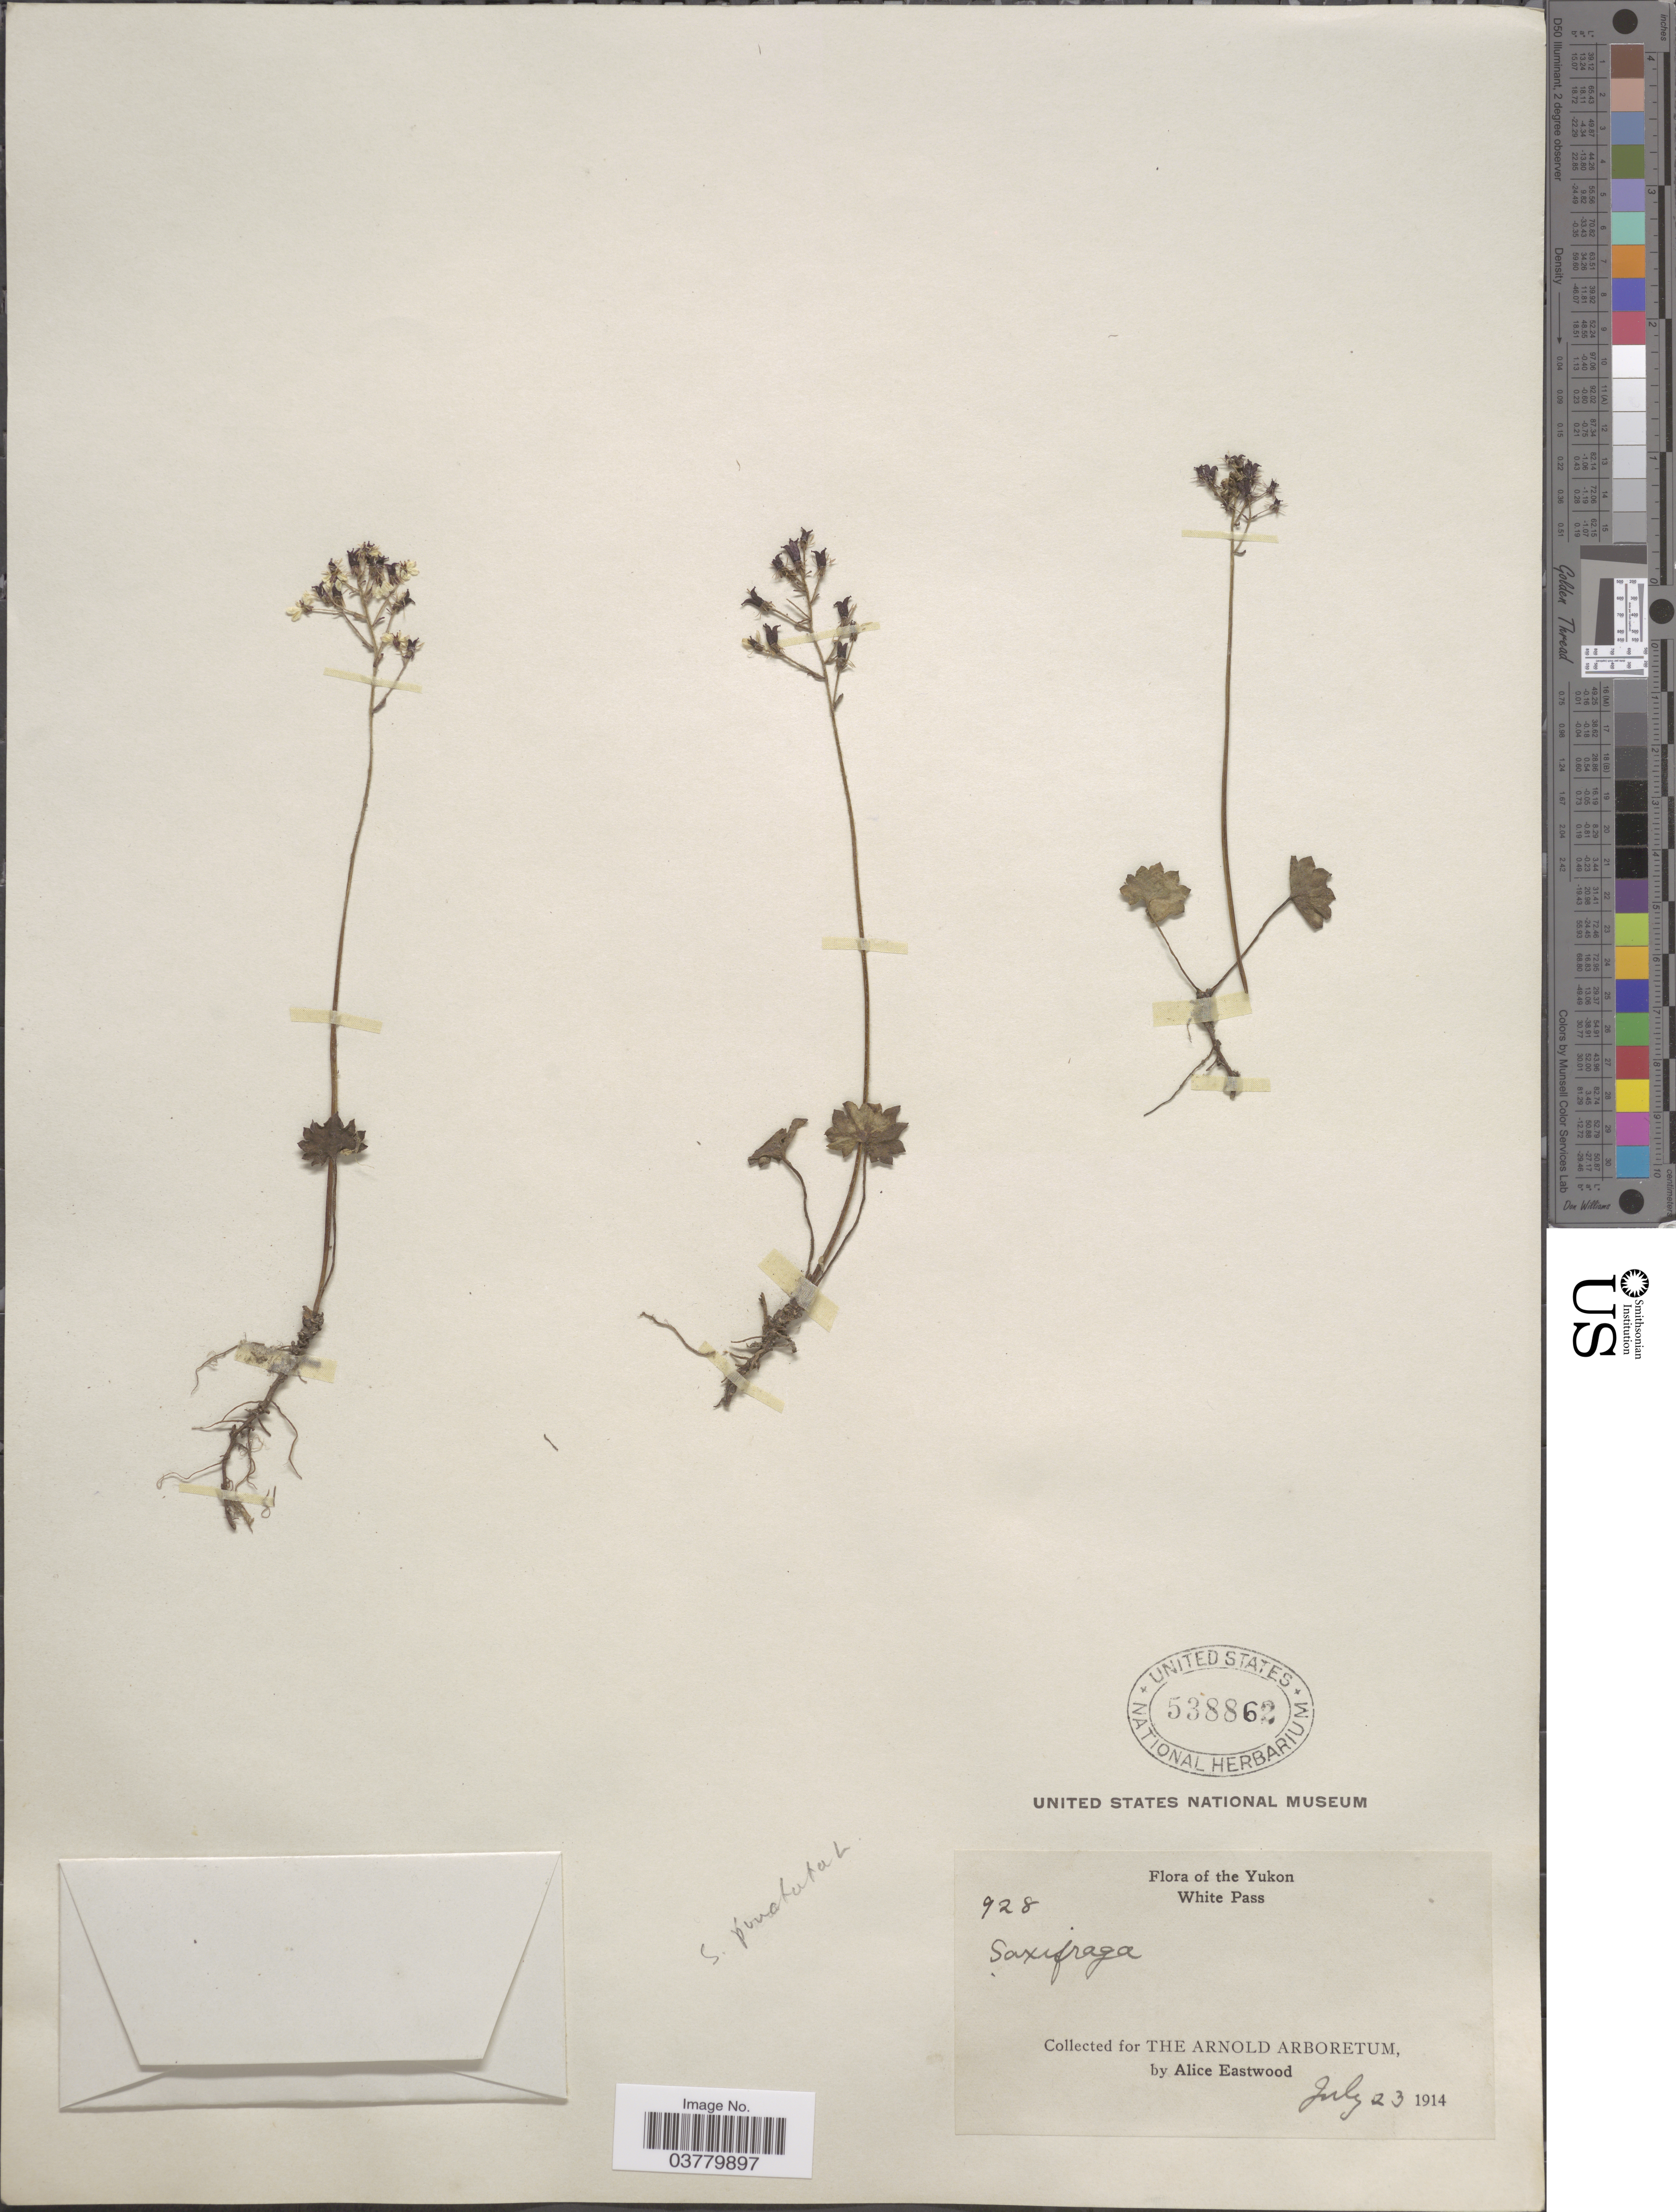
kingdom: Plantae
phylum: Tracheophyta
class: Magnoliopsida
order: Saxifragales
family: Saxifragaceae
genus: Micranthes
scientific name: Micranthes nelsoniana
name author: (D. Don) Small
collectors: A. Eastwood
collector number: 928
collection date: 1914-07-23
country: Canada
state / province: Yukon Territory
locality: Yukon. White Pass.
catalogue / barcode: US 538862